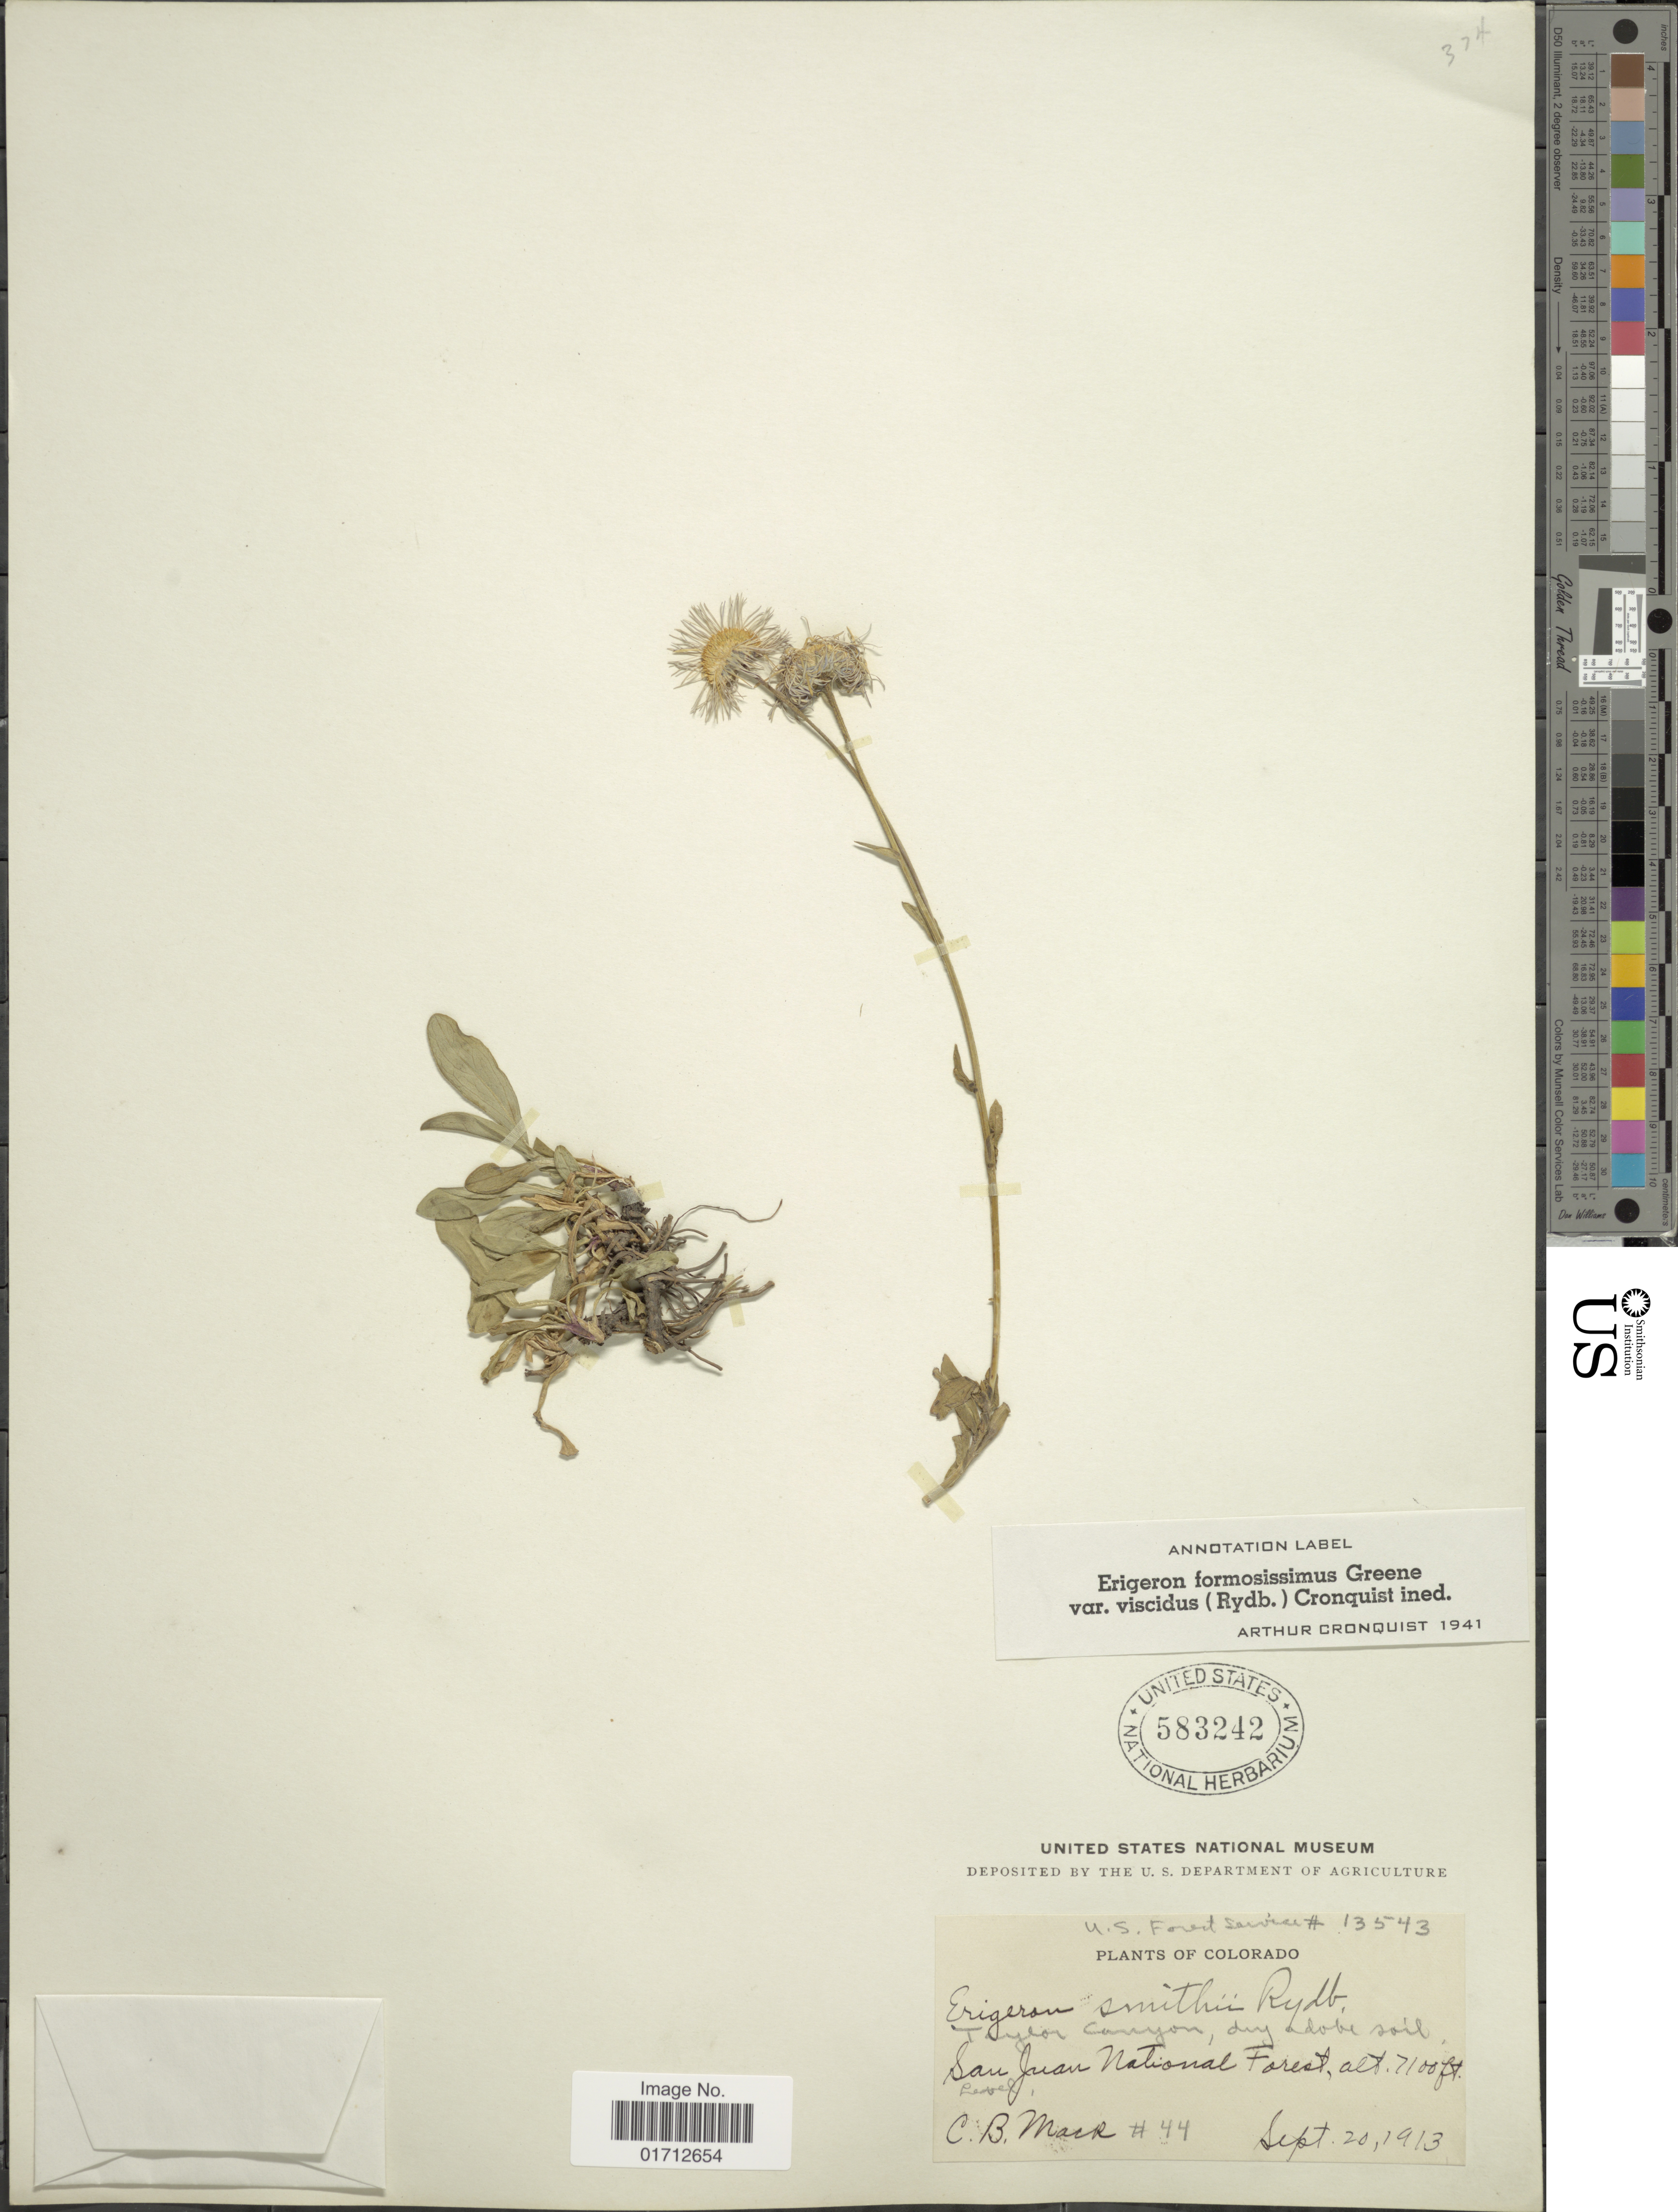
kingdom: Plantae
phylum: Tracheophyta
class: Magnoliopsida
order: Asterales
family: Asteraceae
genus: Erigeron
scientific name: Erigeron formosissimus var. viscidus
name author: (Rydb.) Cronq.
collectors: C. Mack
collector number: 44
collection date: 1913-09-20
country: United States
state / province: Colorado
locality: Taylor Cayon, San Juan National Forest.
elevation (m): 2164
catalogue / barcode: US 583242